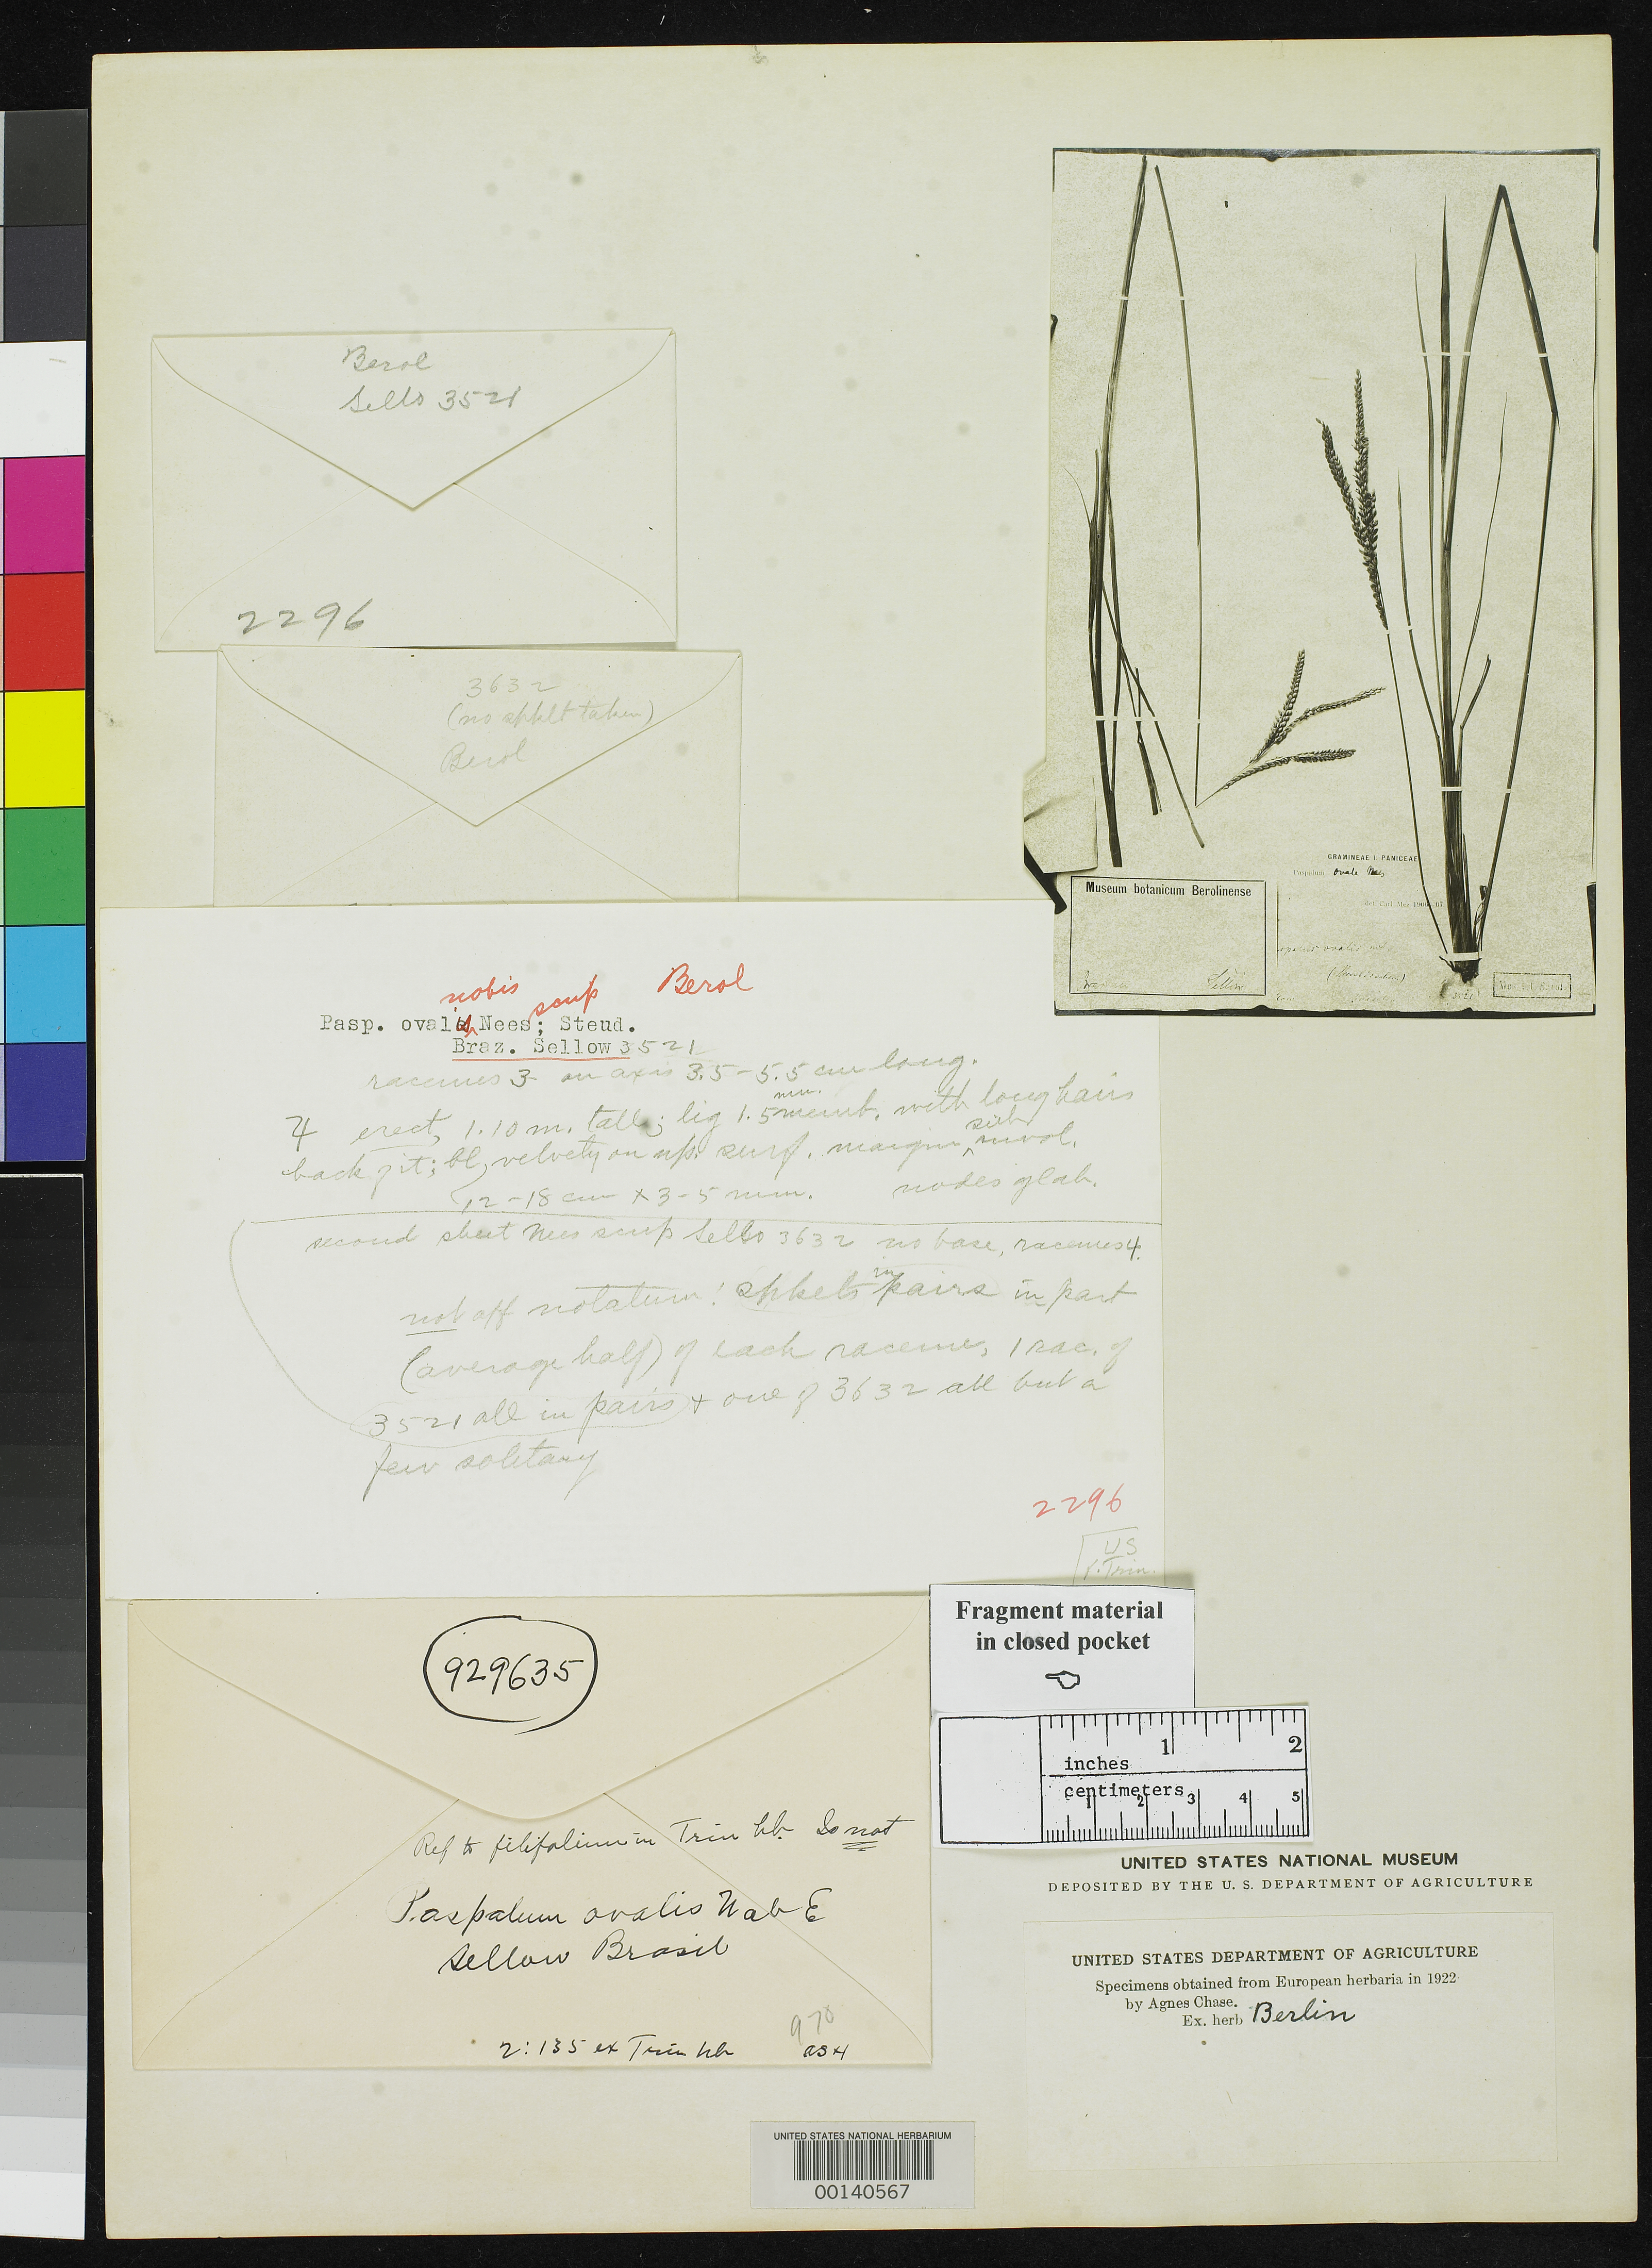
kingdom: Plantae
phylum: Tracheophyta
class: Liliopsida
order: Poales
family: Poaceae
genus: Paspalum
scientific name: Paspalum ovale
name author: Nees ex Steud.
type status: Type Fragment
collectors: F. Sellow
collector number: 3521, 970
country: Brazil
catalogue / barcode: US 929635